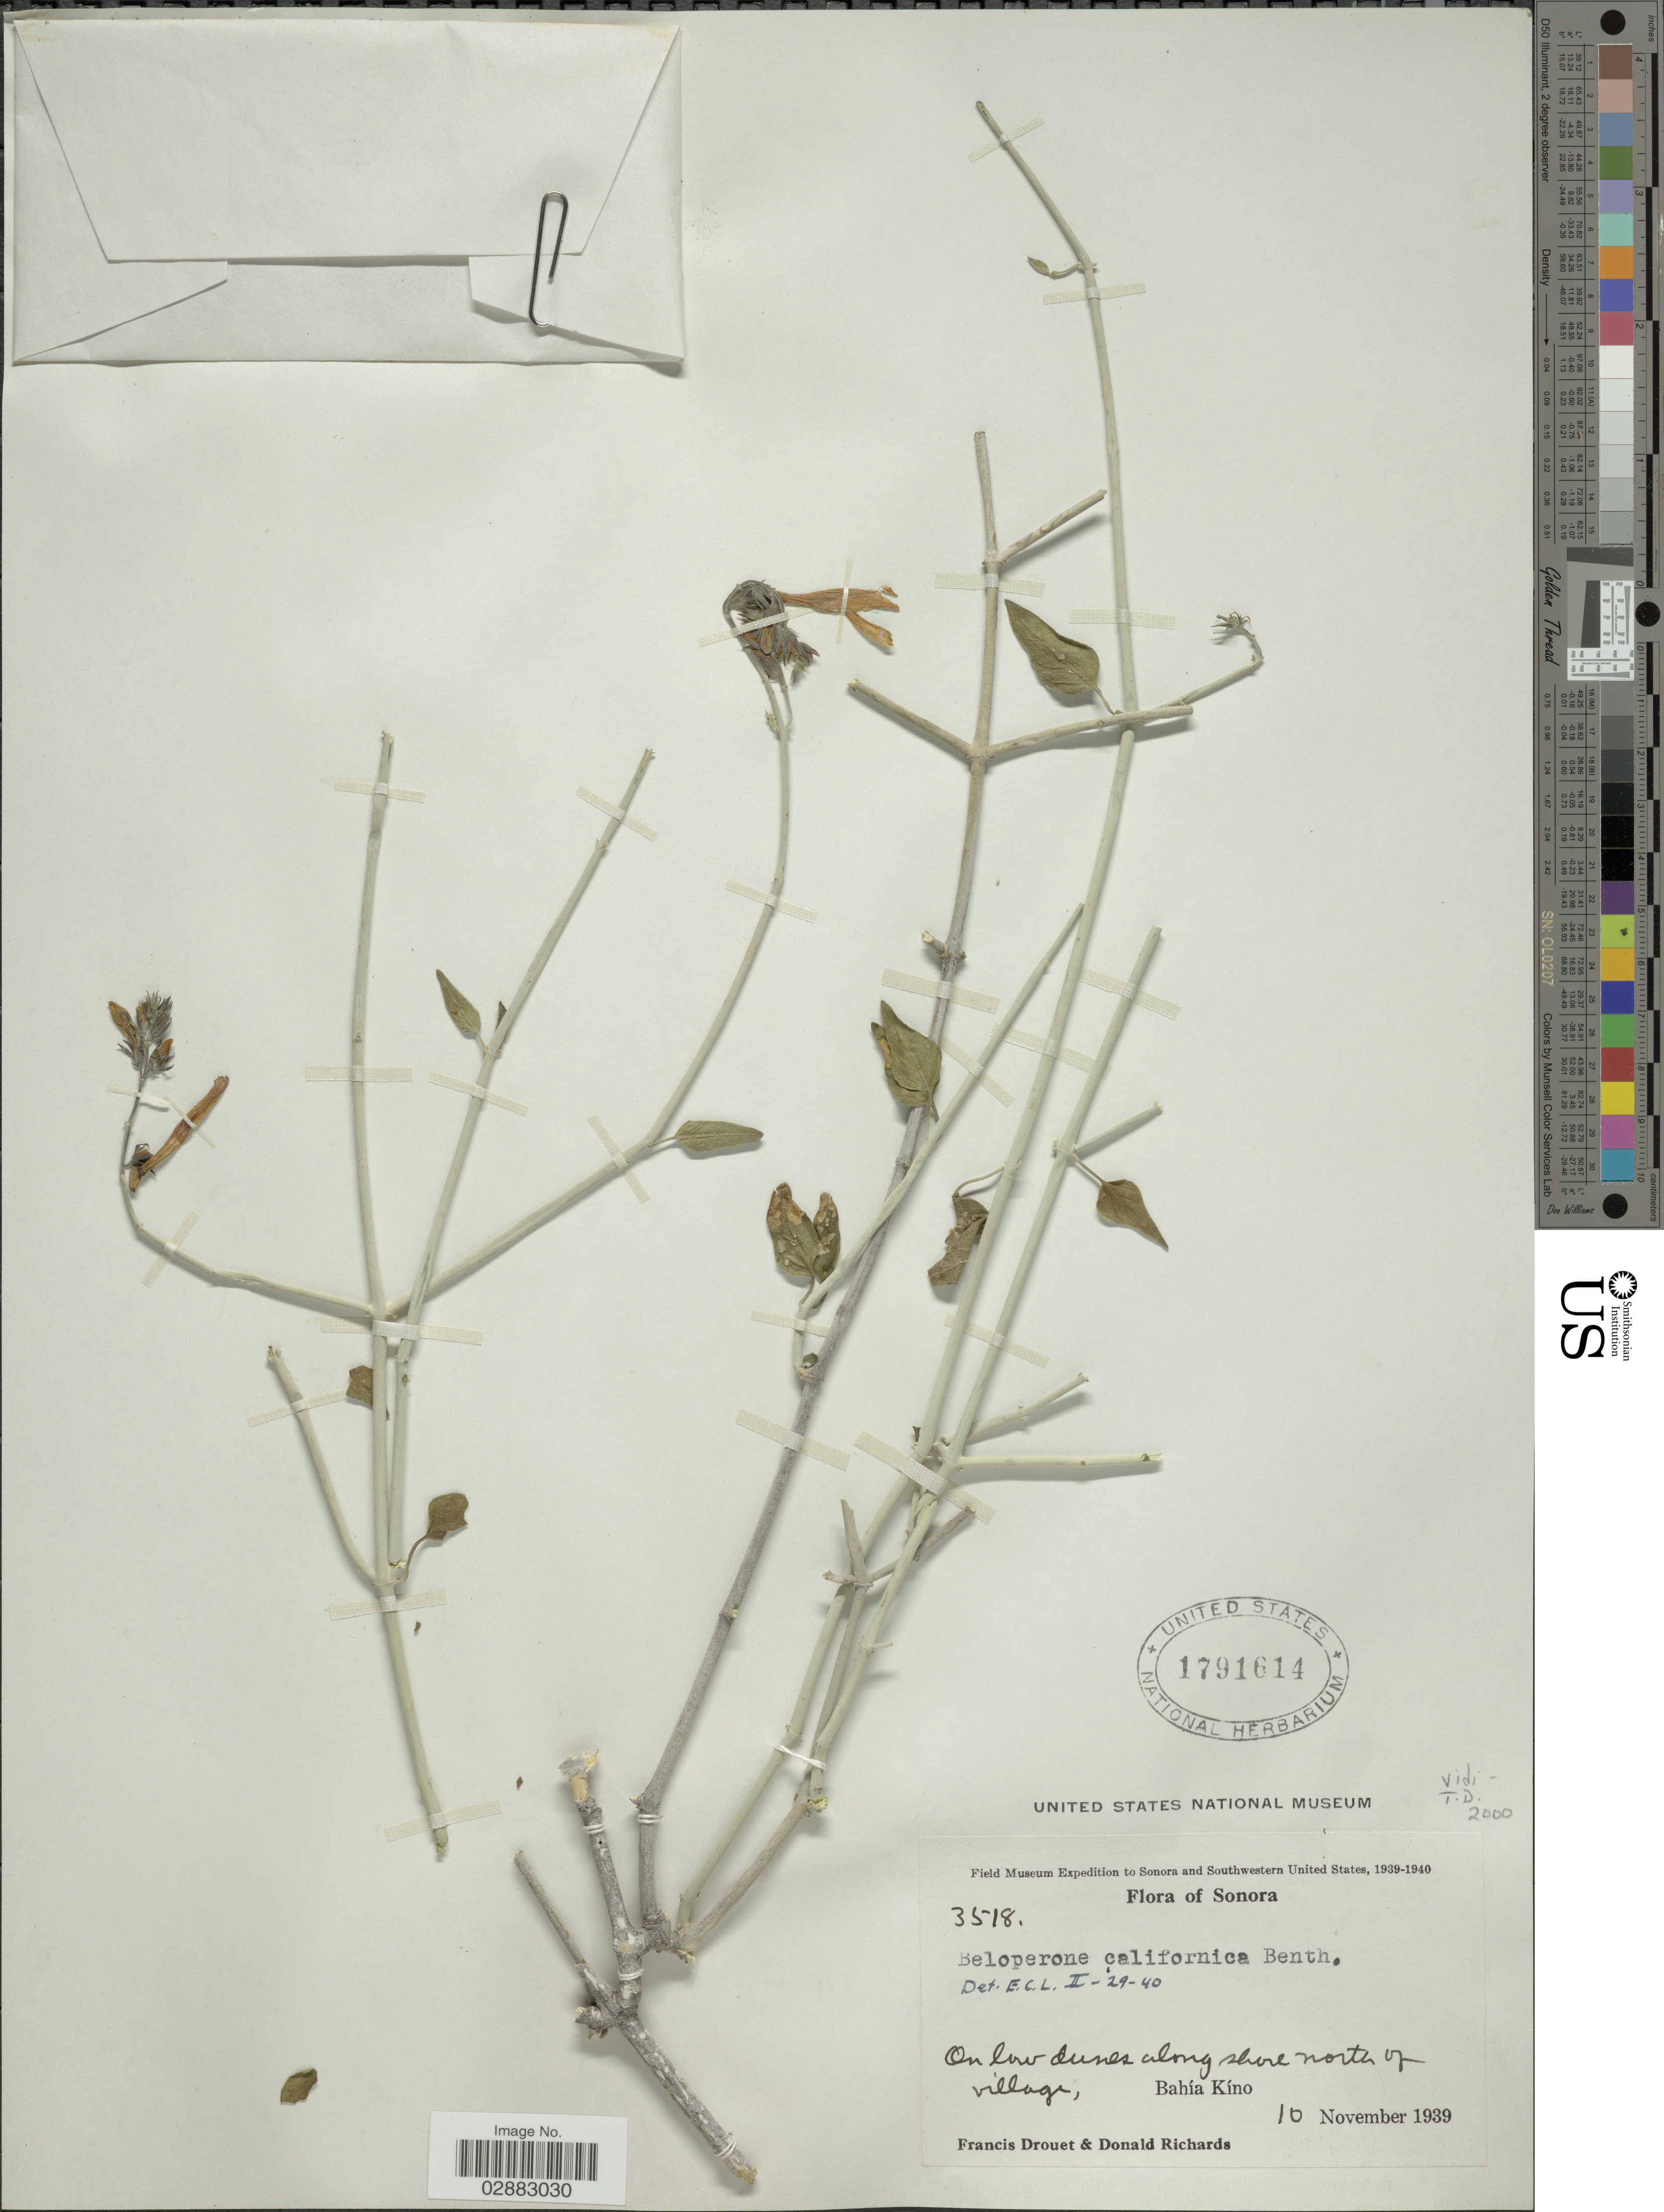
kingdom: Plantae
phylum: Tracheophyta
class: Magnoliopsida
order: Lamiales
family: Acanthaceae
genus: Beloperone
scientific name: Beloperone californica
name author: Benth.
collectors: F. E. Drouet & D. Richards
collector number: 3518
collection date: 1939-11-10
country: Mexico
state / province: Sonora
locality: On low dunes along shore north of village, Bahía Kíno.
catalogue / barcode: US 1791614